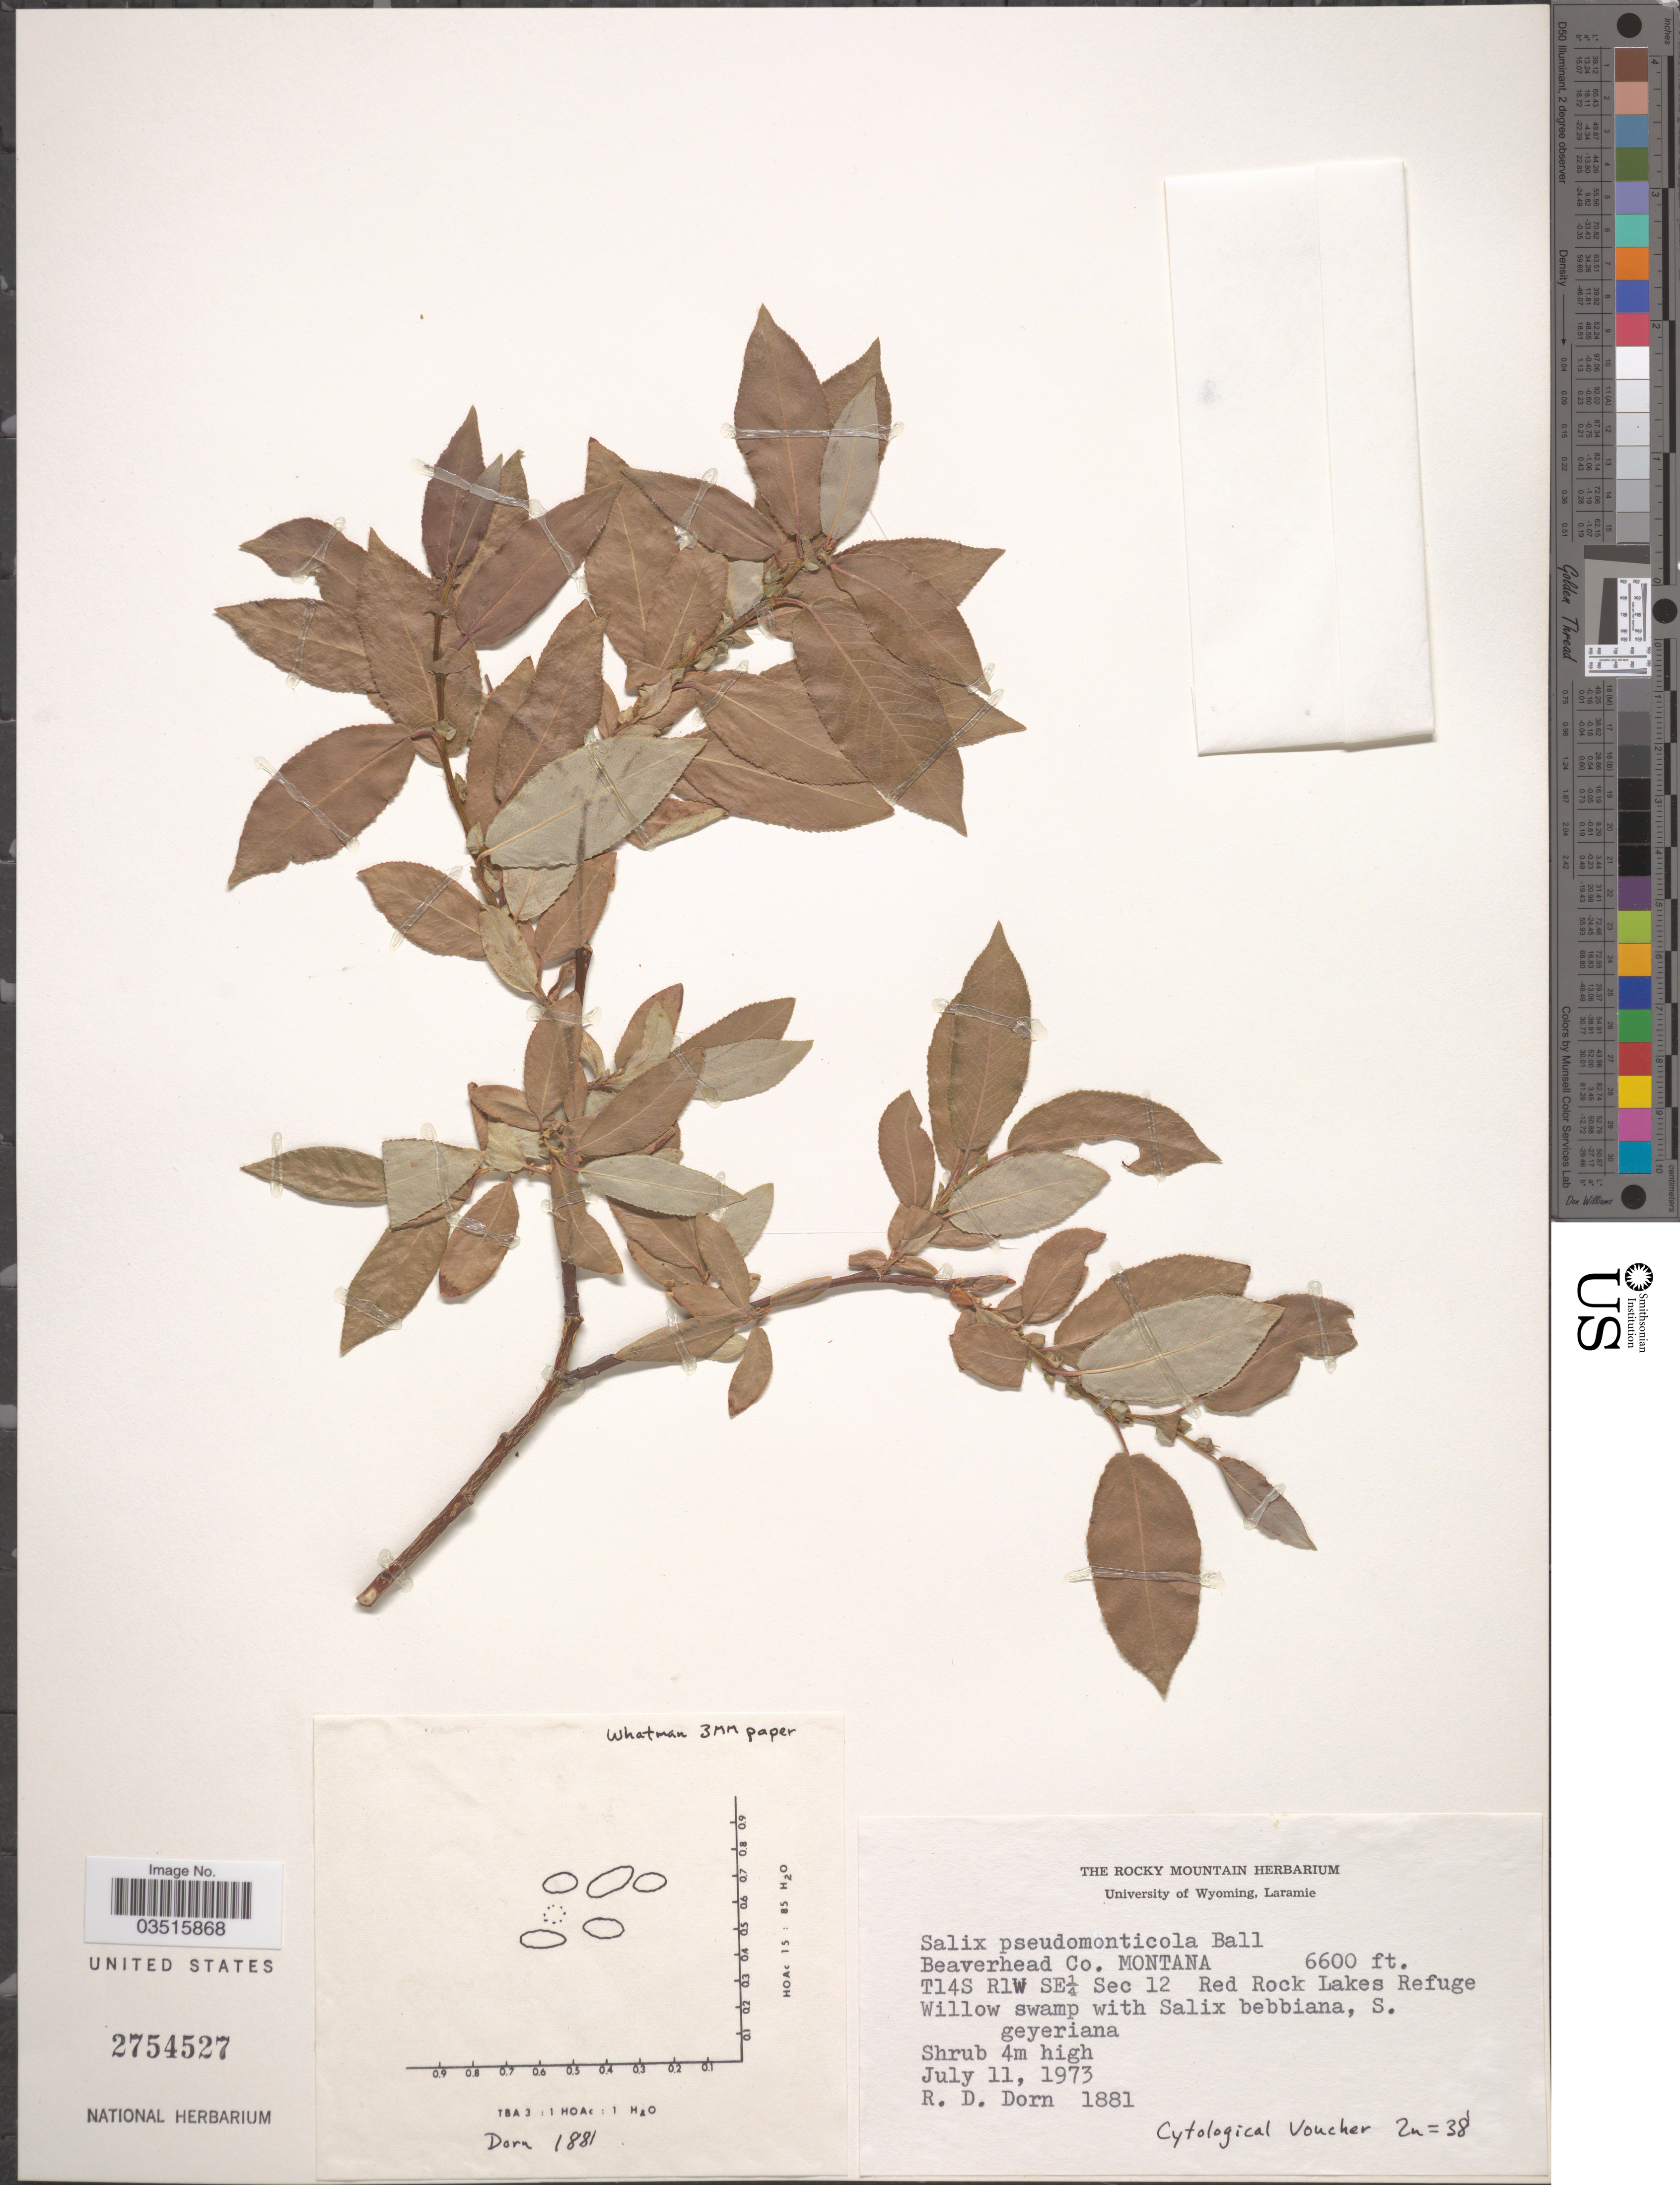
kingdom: Plantae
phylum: Tracheophyta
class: Magnoliopsida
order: Malpighiales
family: Salicaceae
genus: Salix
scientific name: Salix monticola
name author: Bebb.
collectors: R. D. Dorn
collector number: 1881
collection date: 1973-07-11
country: United States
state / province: Montana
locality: Beaverhead Co. T14S R1W SE¼ Sec 12 Red Rock Lakes Refuge.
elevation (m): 2012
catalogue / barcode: US 2754527